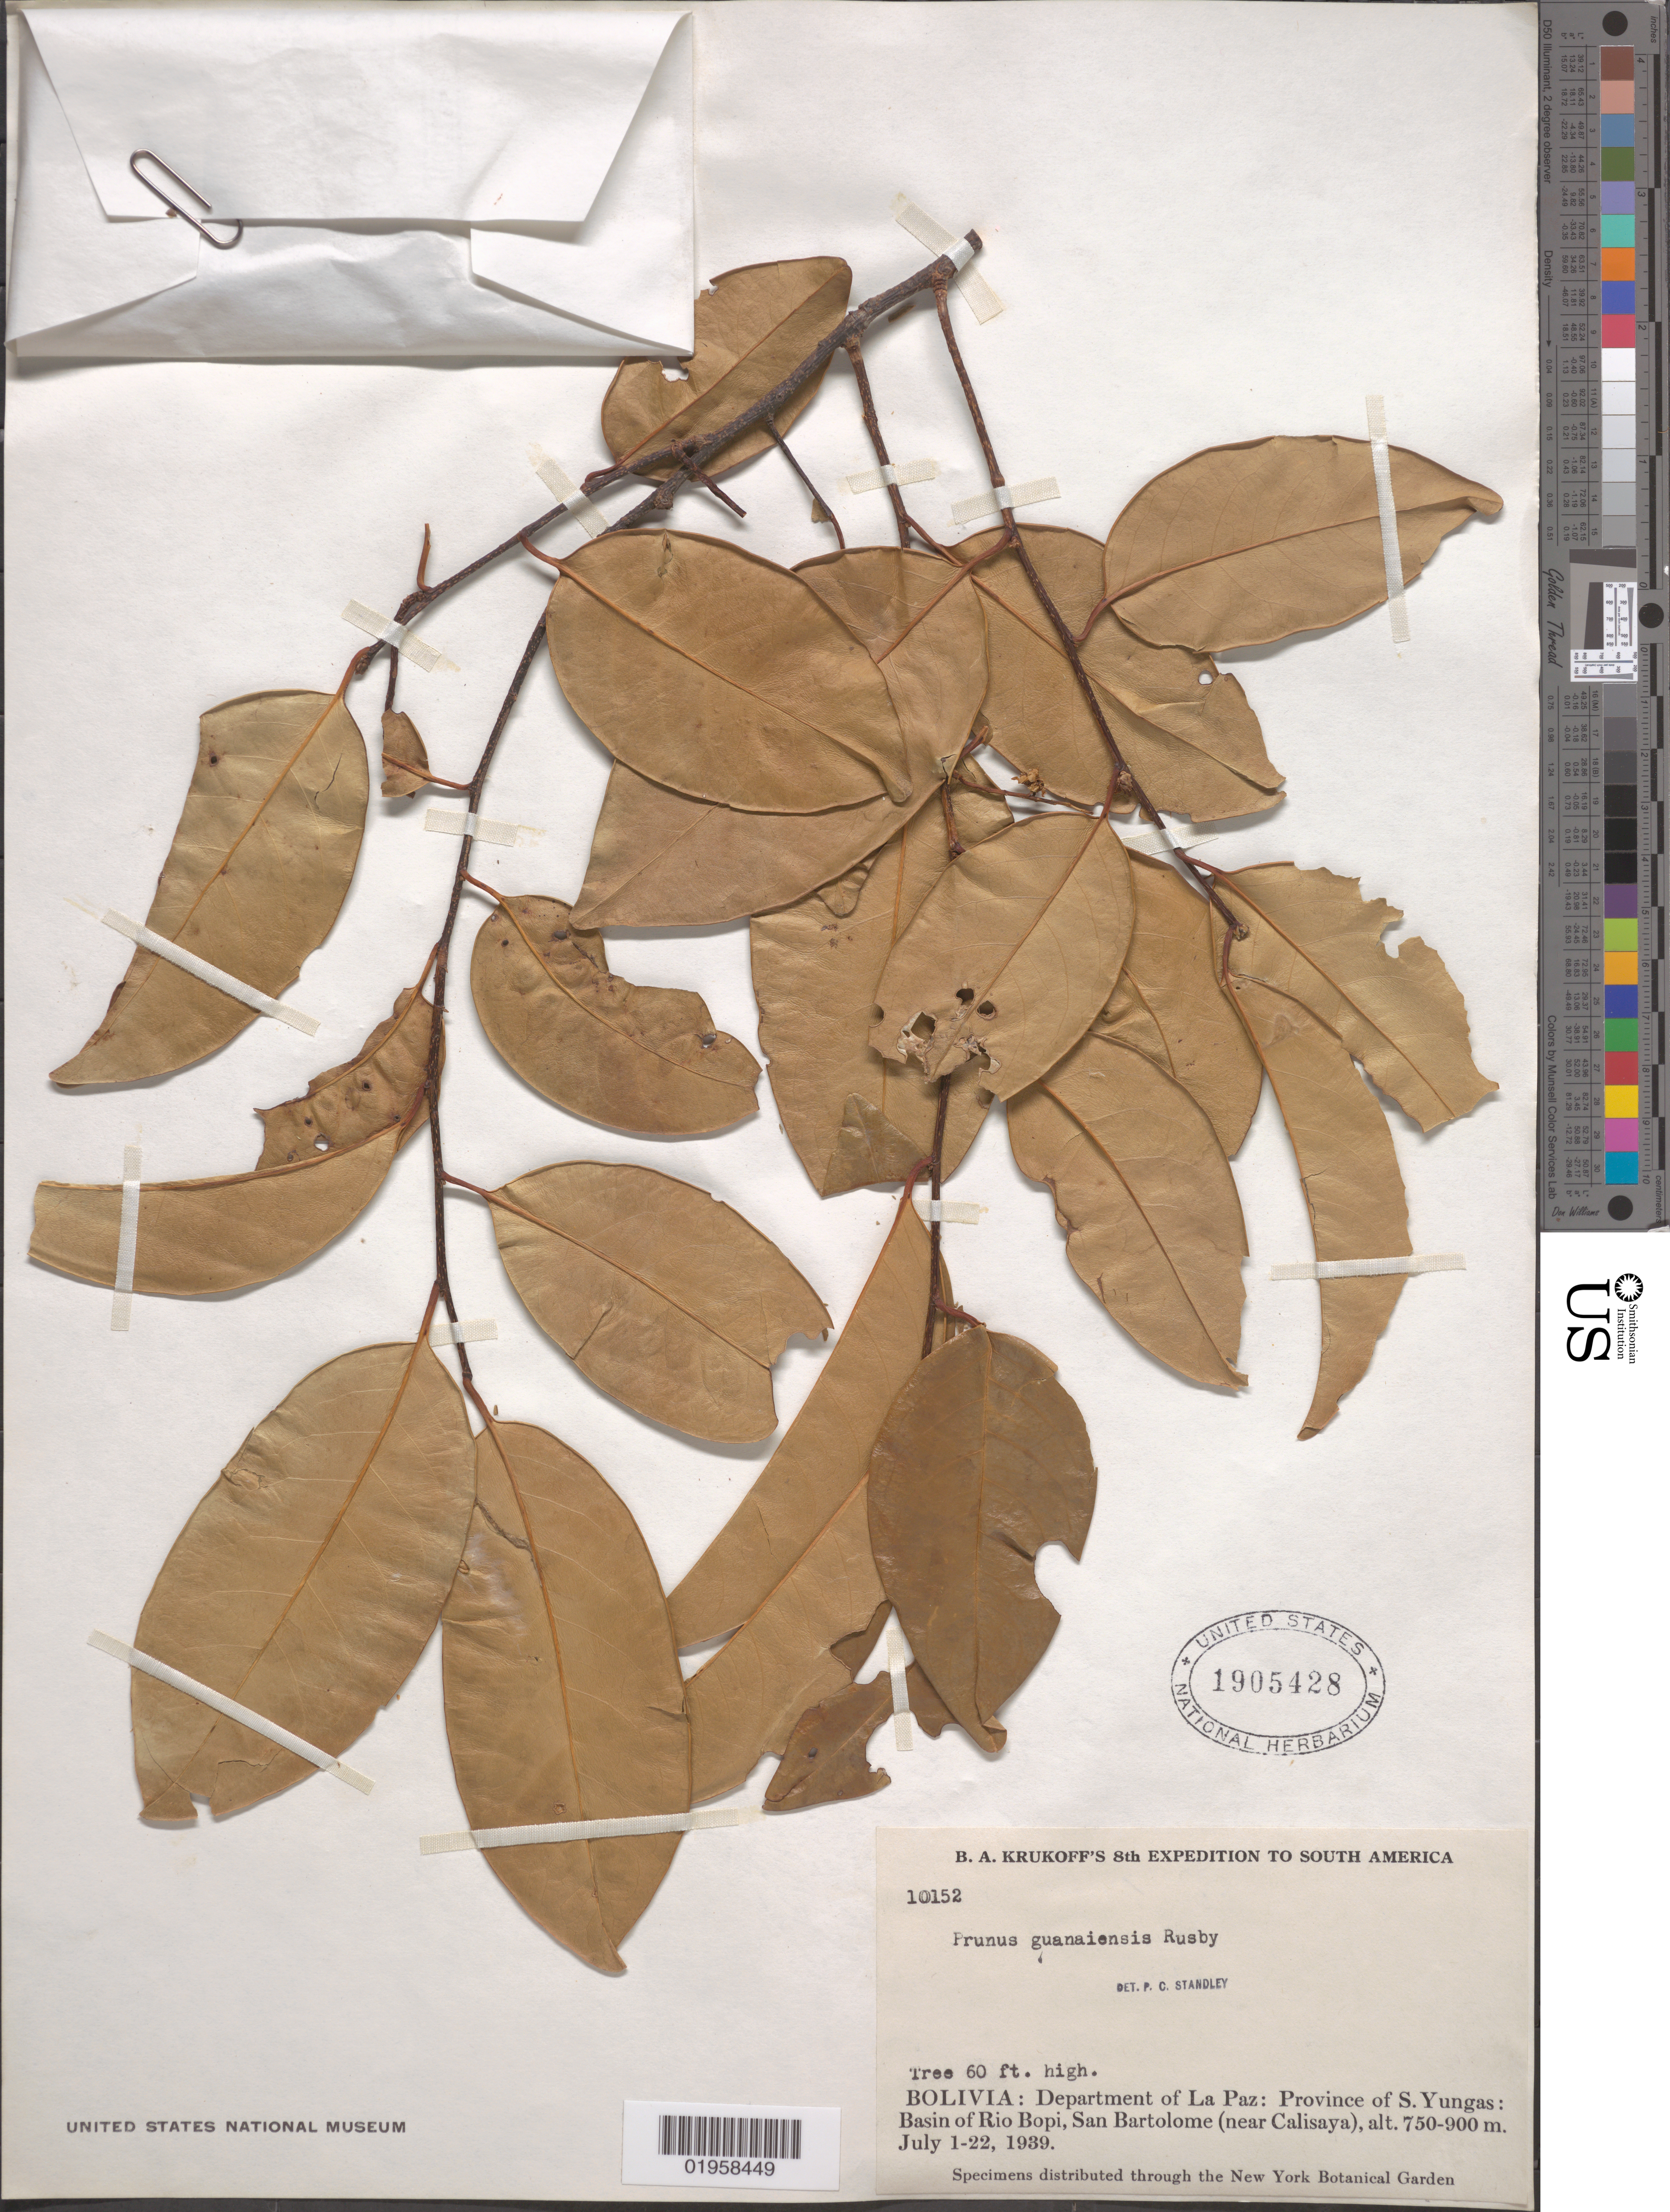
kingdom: Plantae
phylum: Tracheophyta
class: Magnoliopsida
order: Rosales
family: Rosaceae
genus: Prunus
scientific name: Prunus guanaiensis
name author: Rusby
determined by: Standley, Paul C.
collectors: B. A. Krukoff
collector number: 10152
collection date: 1939-07-01/1939-07-22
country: Bolivia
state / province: La Paz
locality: Province of S. Yungas; Basin of Rio Bopi, San Bartolome (near Calisaya)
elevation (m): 750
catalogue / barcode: US 1905428